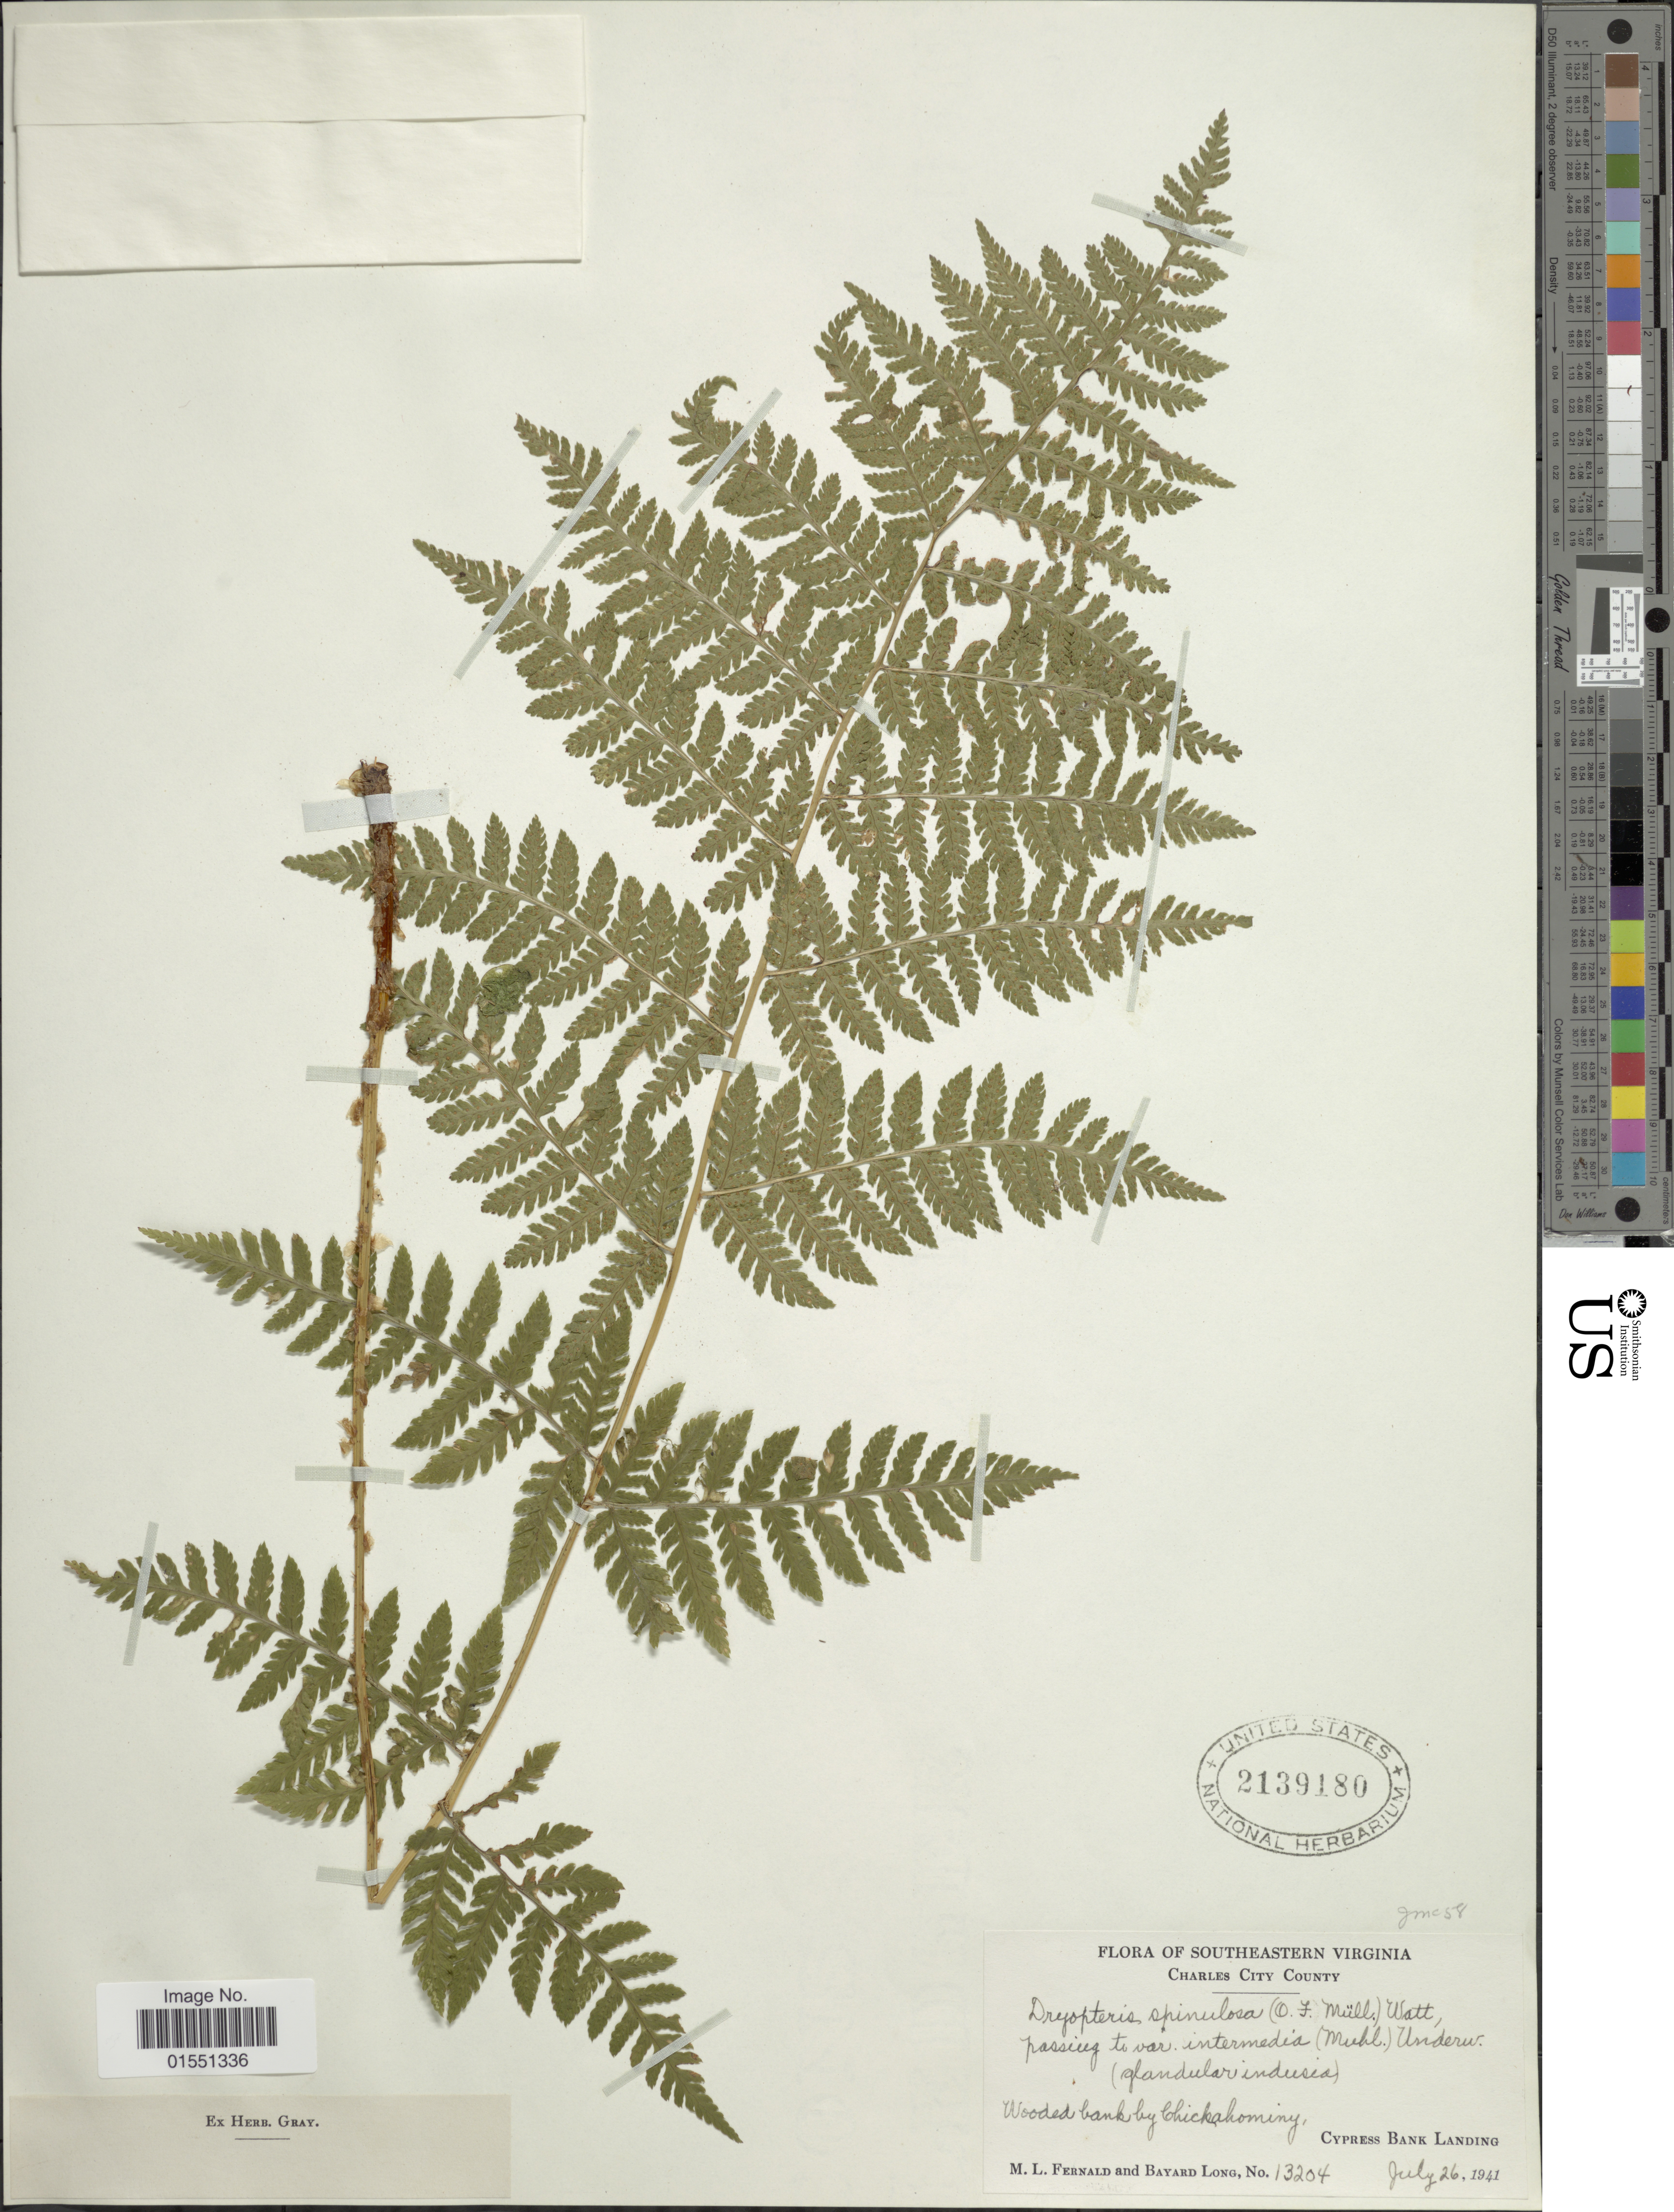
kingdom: Plantae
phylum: Tracheophyta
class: Polypodiopsida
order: Polypodiales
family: Dryopteridaceae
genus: Dryopteris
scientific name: Dryopteris intermedia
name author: (Muhl.) A. Gray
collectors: M. L. Fernald & B. Long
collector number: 13204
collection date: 1941-07-26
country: United States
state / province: Virginia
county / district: Charles City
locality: Southeastern Virginia. Charles City County. Wooded bank by Chickahominy, Cypress Bank Landing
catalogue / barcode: US 2139180